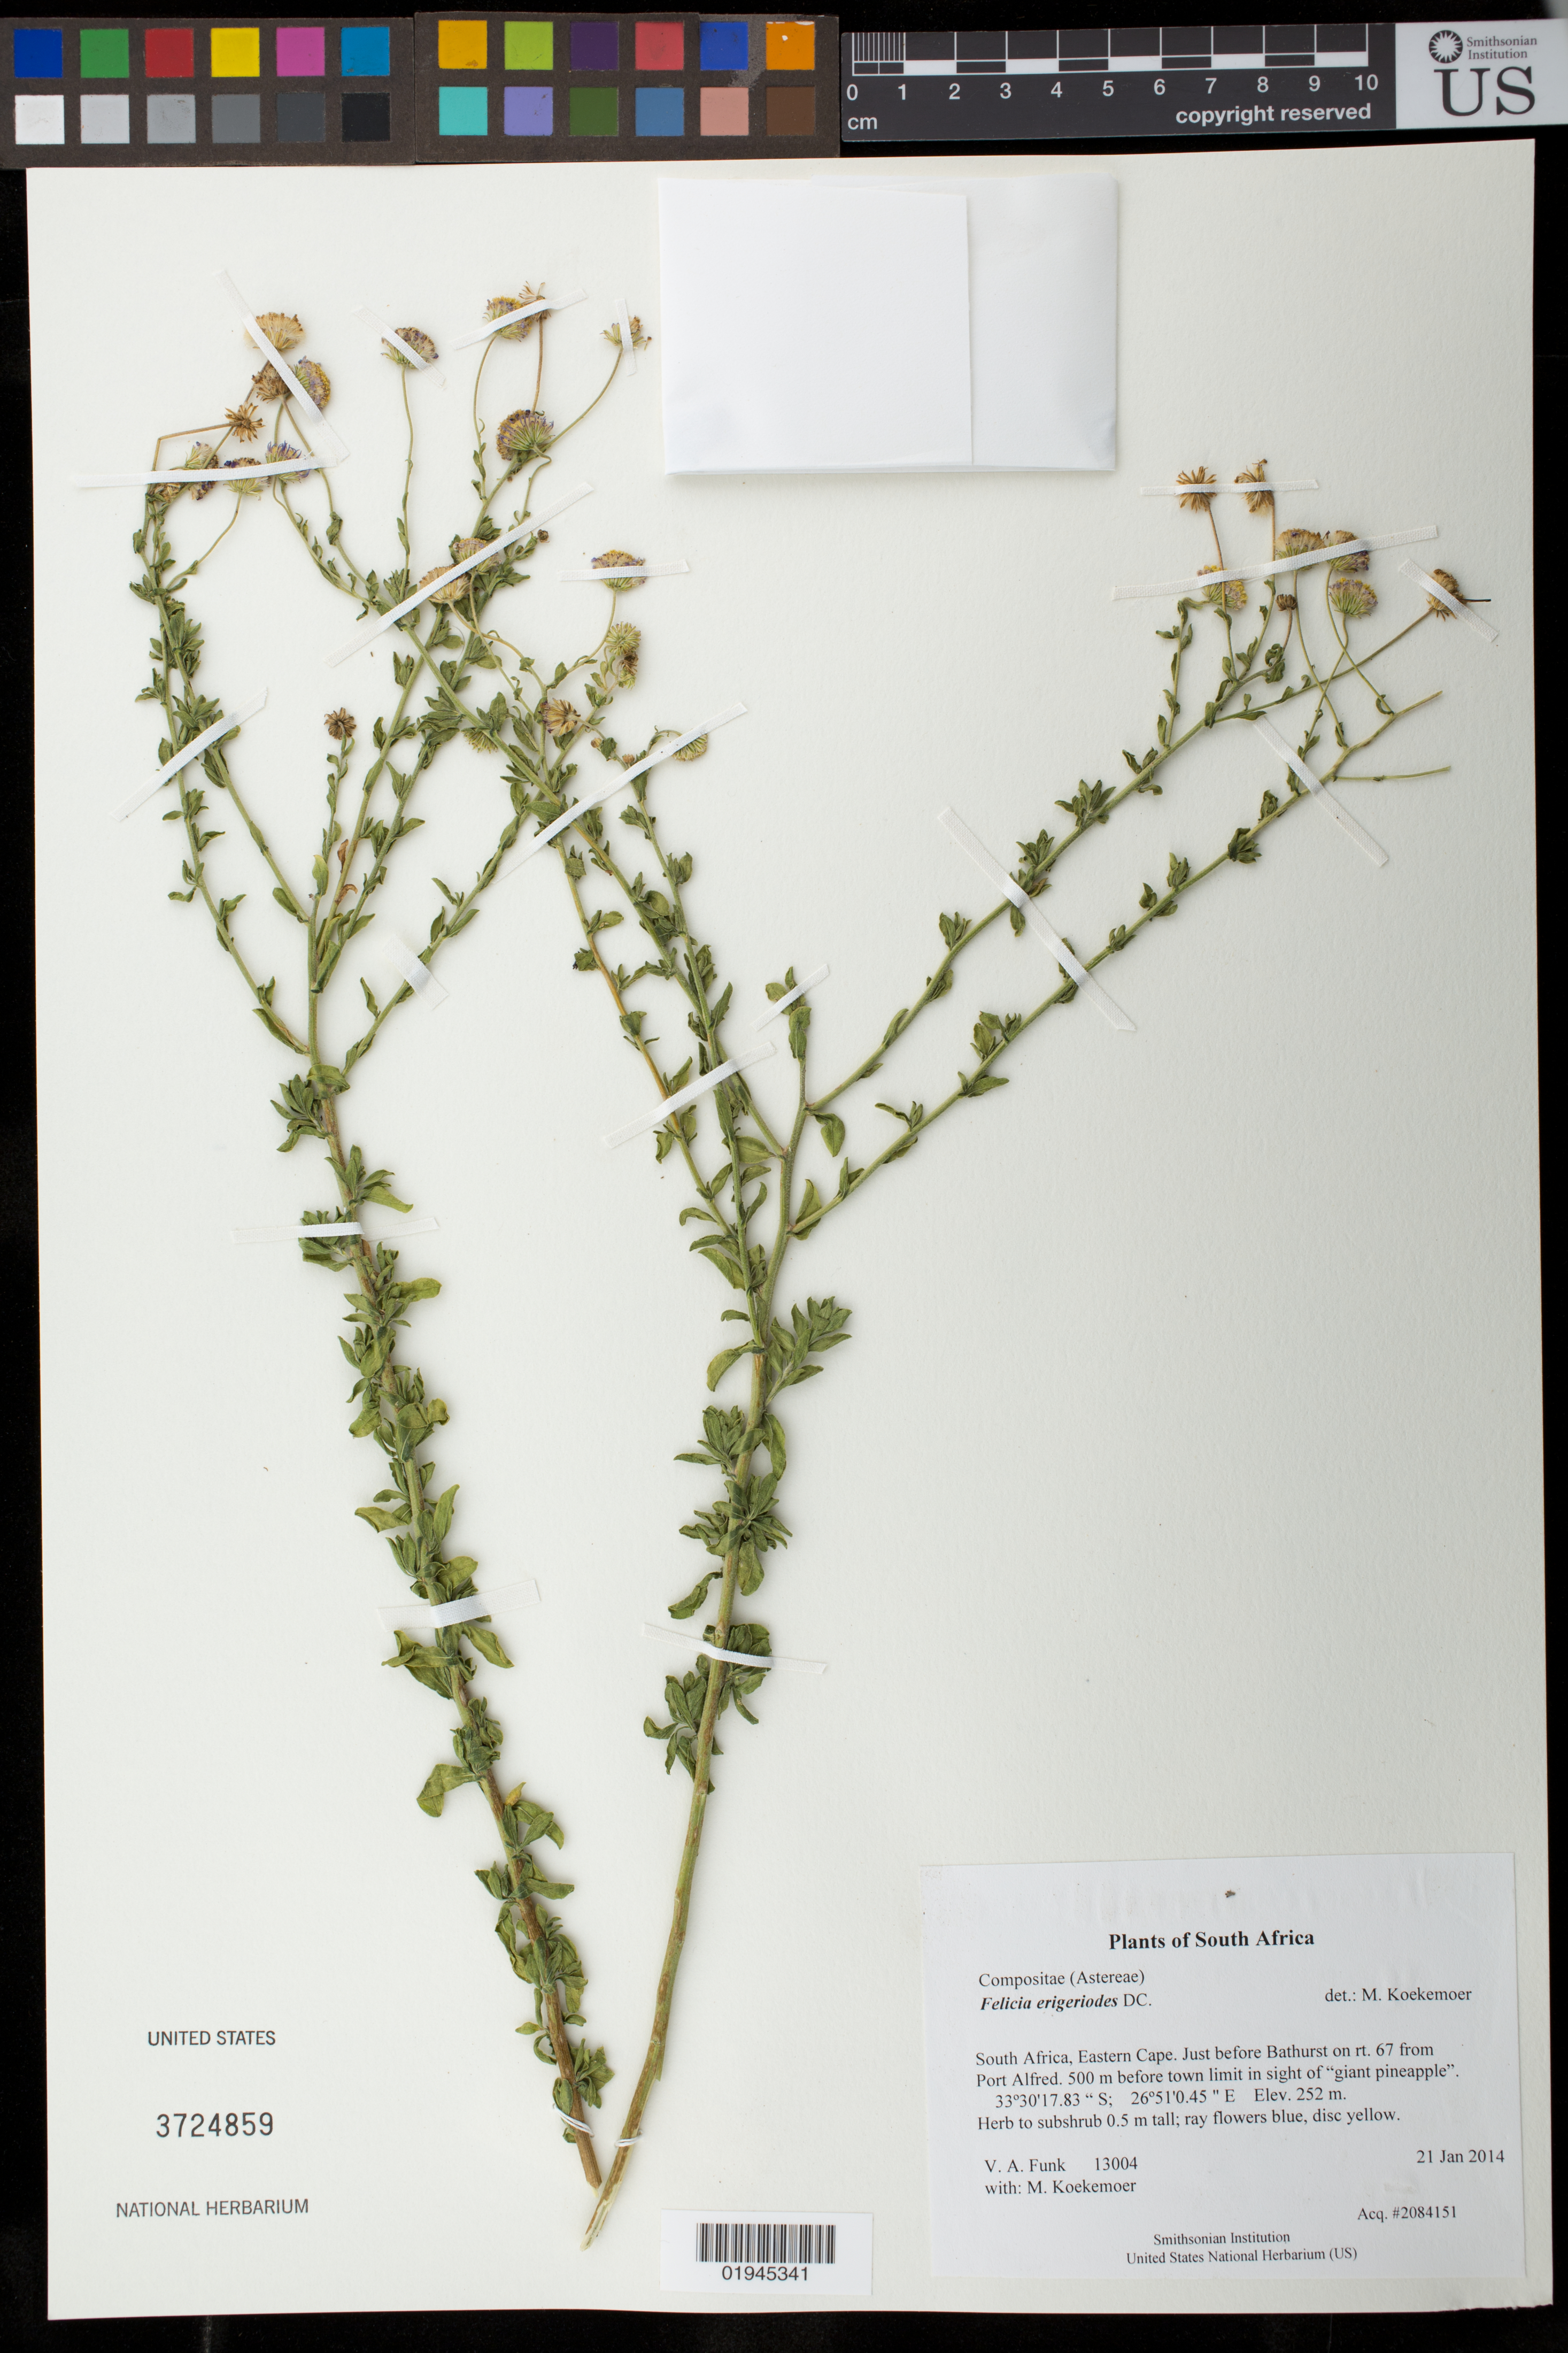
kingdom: Plantae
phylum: Tracheophyta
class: Magnoliopsida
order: Asterales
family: Asteraceae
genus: Felicia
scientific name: Felicia erigeriodes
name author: DC.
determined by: Koekemoer, M.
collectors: M. Koekemoer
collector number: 13004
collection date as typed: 21 Jan 2014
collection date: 2014-01-21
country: South Africa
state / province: Eastern Cape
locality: Just before Bathurst on rt. 67 from Port Alfred. 500 m before town limit in sight of giant pineapple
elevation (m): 252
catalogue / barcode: US 3724859